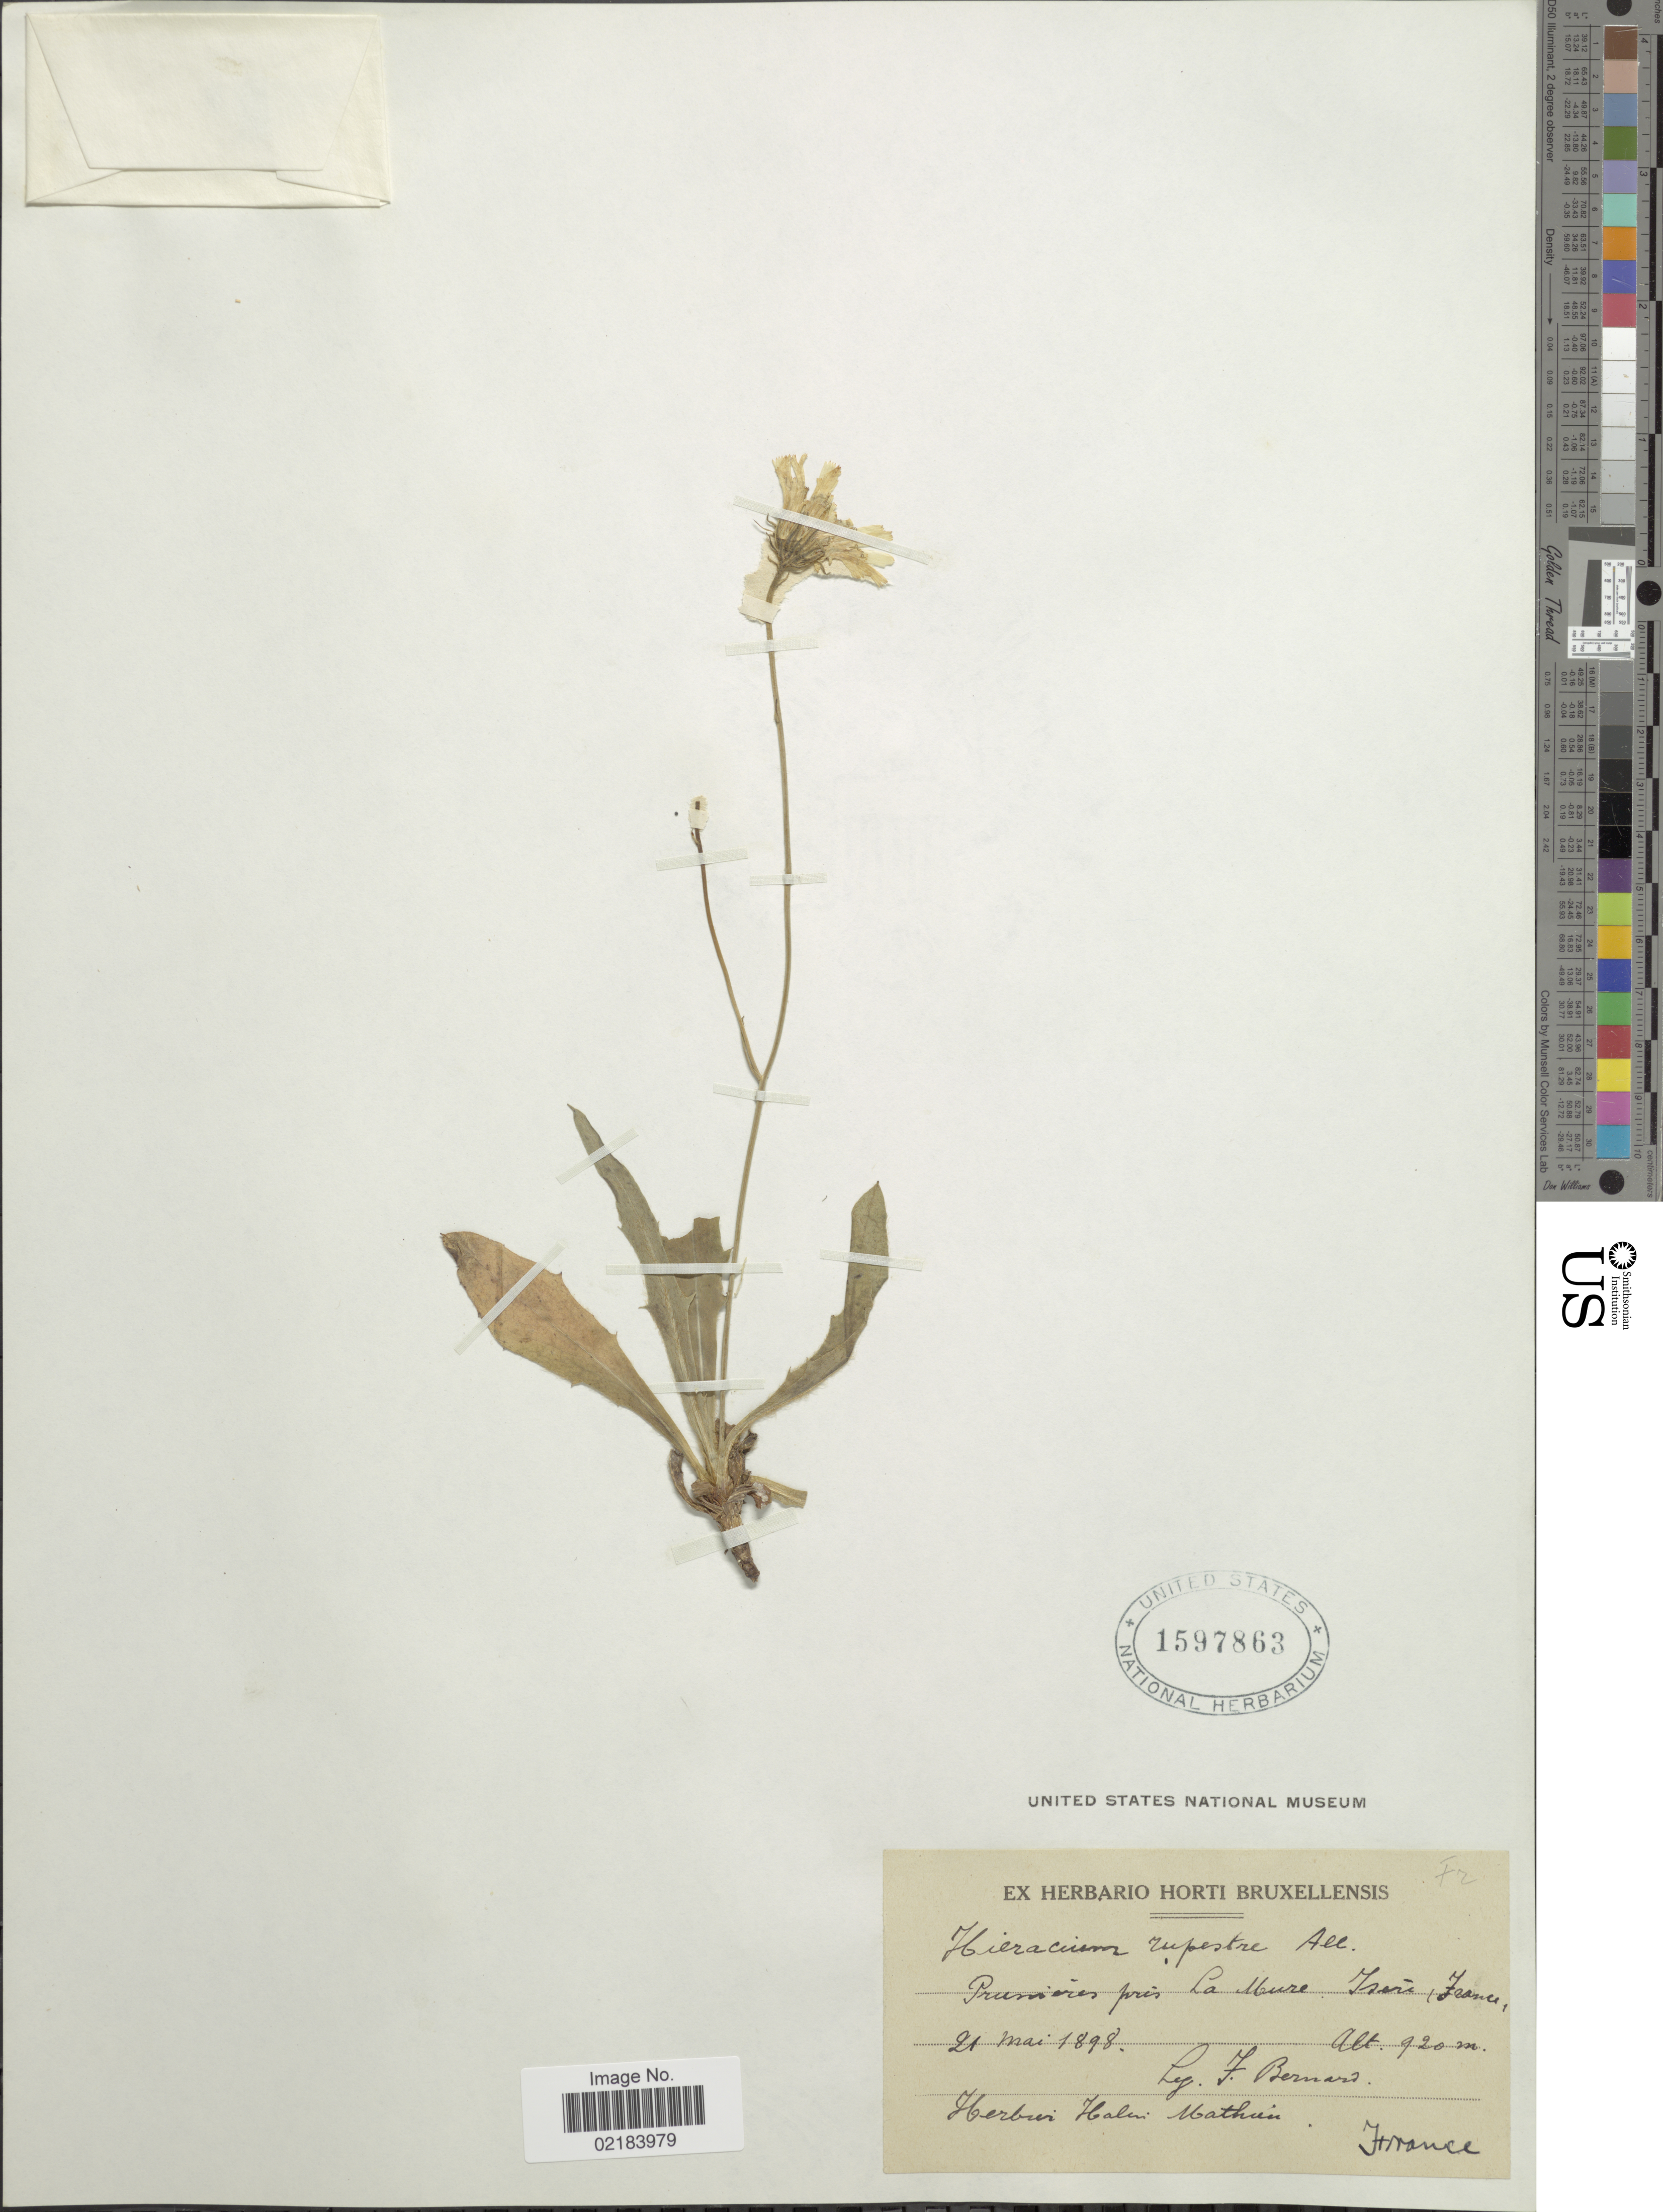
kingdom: Plantae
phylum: Tracheophyta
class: Magnoliopsida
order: Asterales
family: Asteraceae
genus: Hieracium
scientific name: Hieracium rupestre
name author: All.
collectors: F. Bernard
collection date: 1898-05-21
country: France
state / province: Auvergne-Rhône-Alpes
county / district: Isère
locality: Pres La Mure Isere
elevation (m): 920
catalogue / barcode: US 1597863